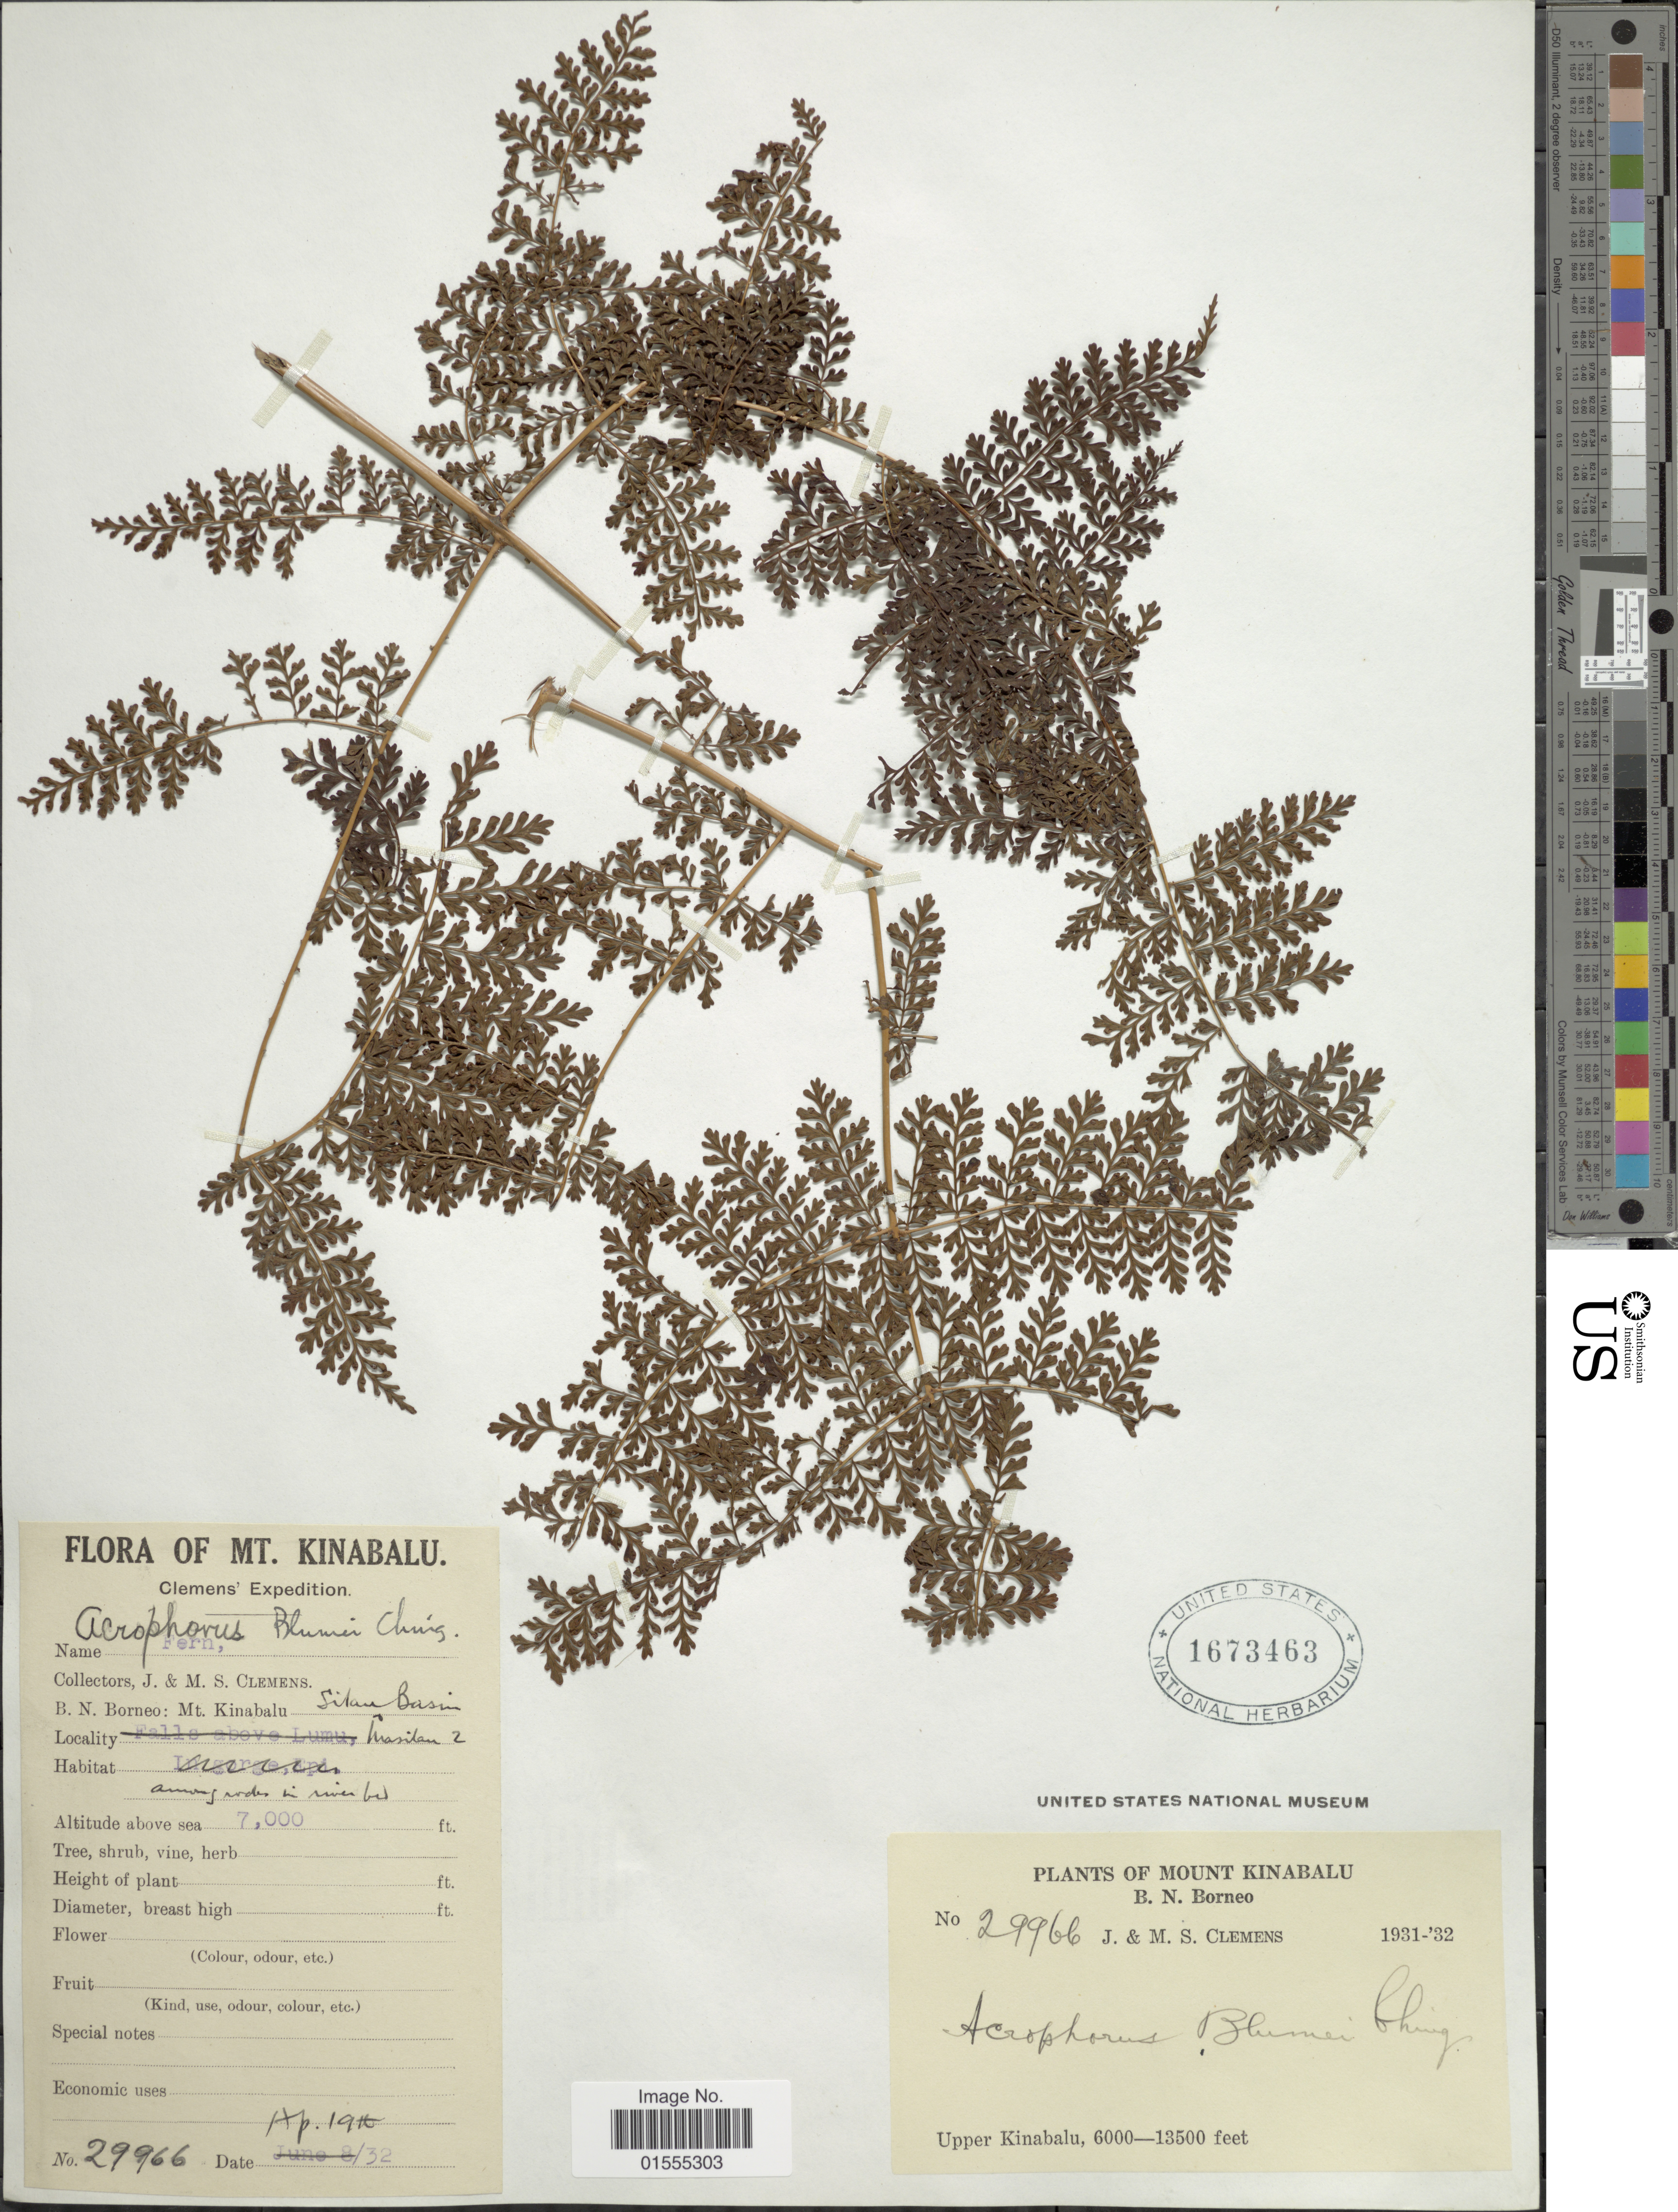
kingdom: Plantae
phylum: Tracheophyta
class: Polypodiopsida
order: Polypodiales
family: Dryopteridaceae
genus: Dryopteris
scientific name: Dryopteris blumei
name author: (J. Sm.) Alderw.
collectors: J. Clemens & M. S. Clemens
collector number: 29966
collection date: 1932-04-19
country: Malaysia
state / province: Sabah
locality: Mt. Kinabalu, B.N. Borneo: Mt. Kinabalu Sitan Baasin, Masilan, Upper Kinabalu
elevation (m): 2134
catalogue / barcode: US 1673463